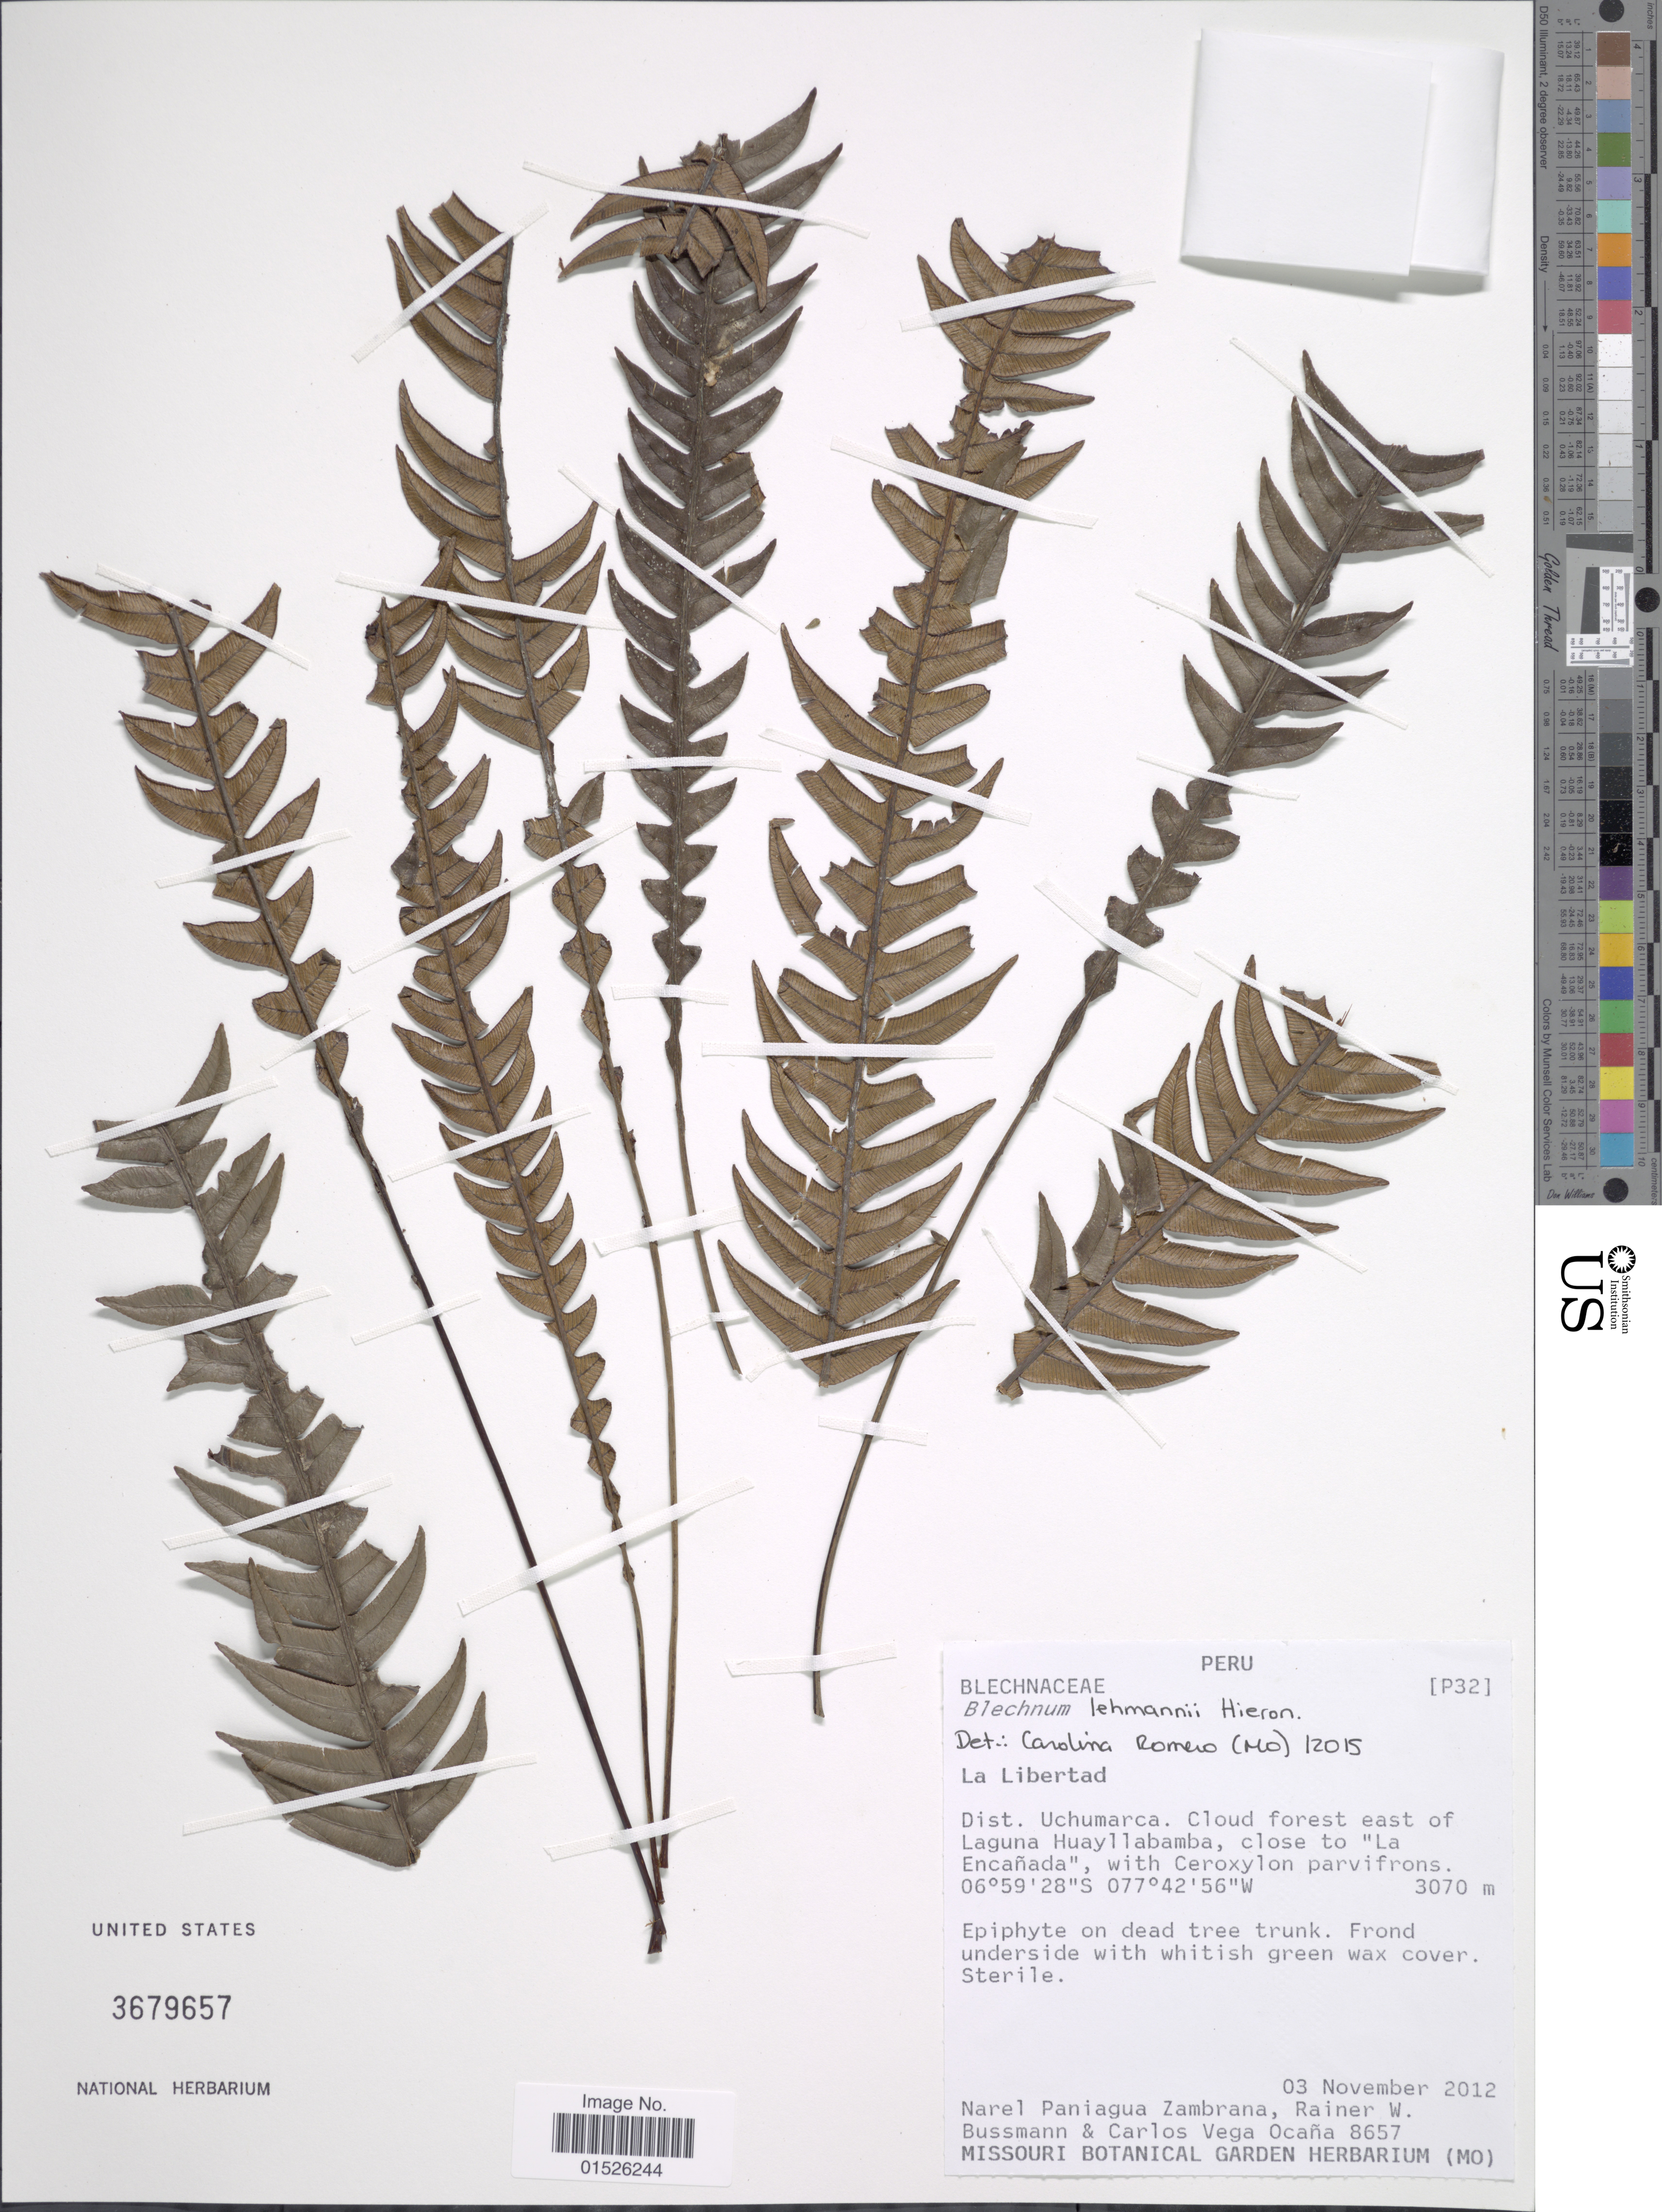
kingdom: Plantae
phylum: Tracheophyta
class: Polypodiopsida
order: Polypodiales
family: Blechnaceae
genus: Blechnum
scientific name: Blechnum lehmannii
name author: Hieron.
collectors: N. Paniagua Zambrana, R. W. Bussmann & C. Vega Ocaña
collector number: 8657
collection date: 2012-11-03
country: Peru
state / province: La Libertad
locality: Peru, La Liberdad, Dist. Uchumarca. Cloud forest east of Laguna Huayllabamba, close to "La Encanada".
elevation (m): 3070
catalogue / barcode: US 3679657